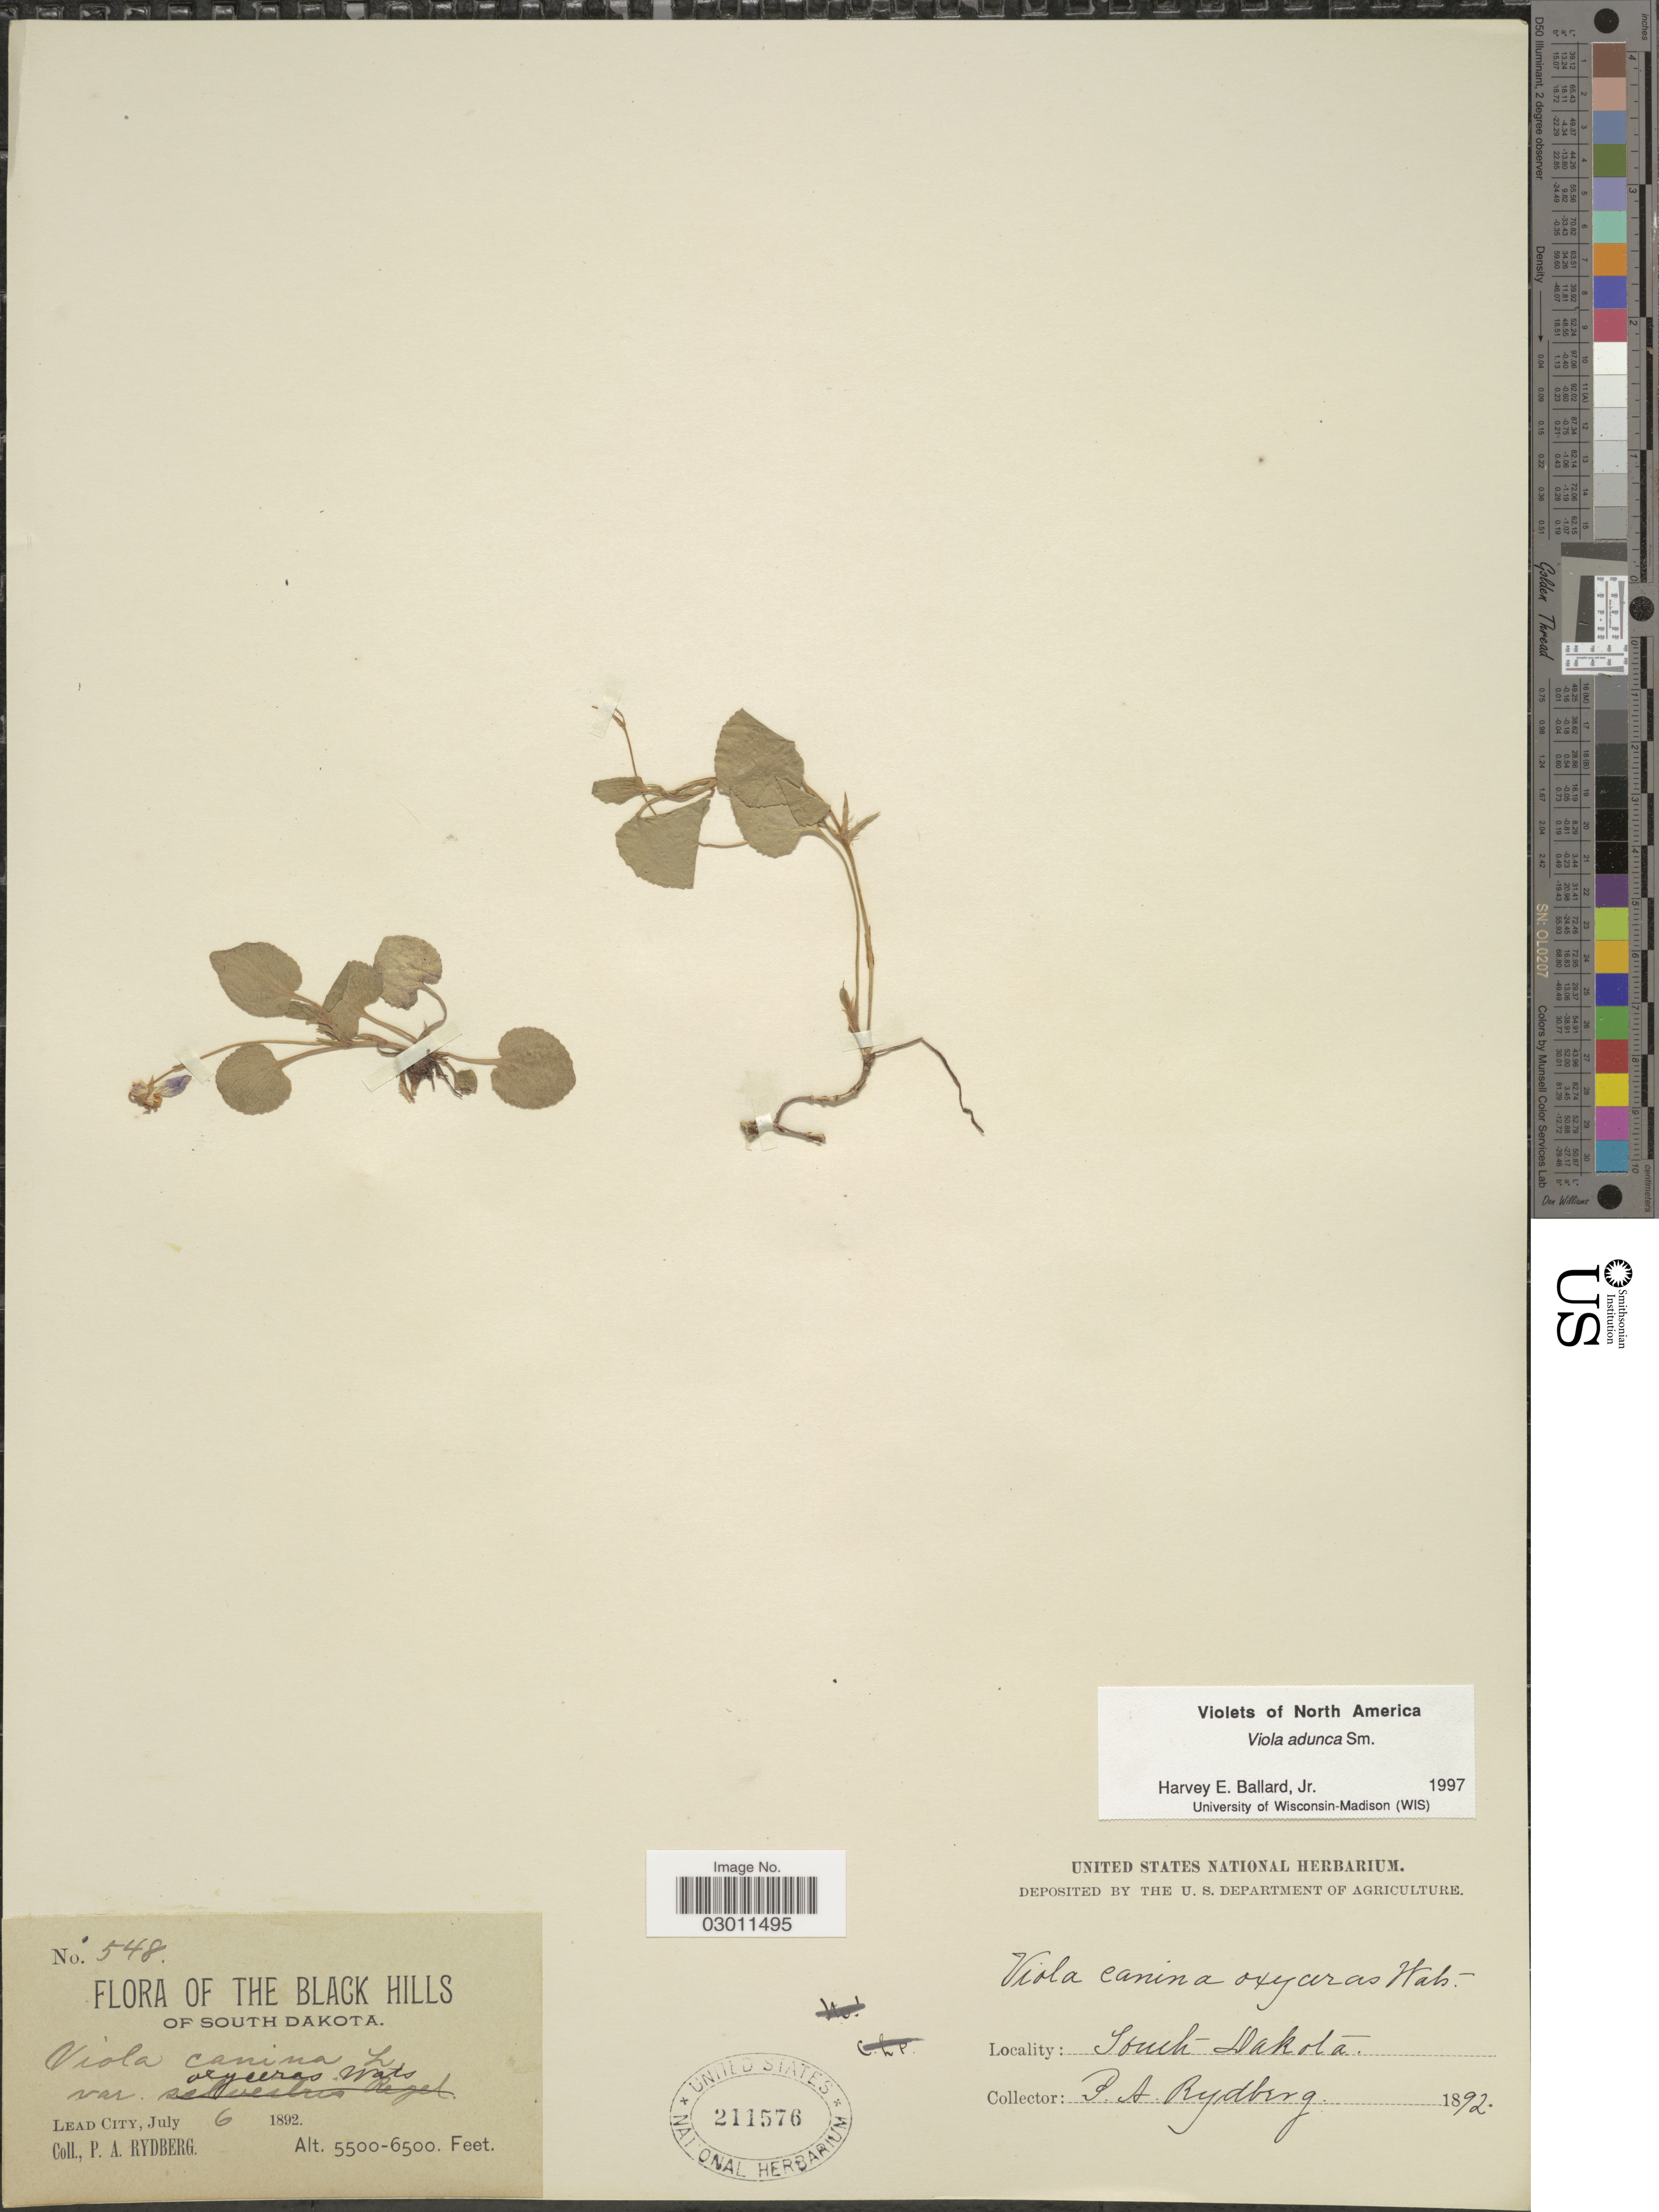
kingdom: Plantae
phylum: Tracheophyta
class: Magnoliopsida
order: Malpighiales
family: Violaceae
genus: Viola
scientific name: Viola adunca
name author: Sm.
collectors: P. A. Rydberg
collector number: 548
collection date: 1892-07-06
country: United States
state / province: South Dakota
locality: The Black Hills of South Dakota, Lead City.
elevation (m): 1676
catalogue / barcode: US 211576